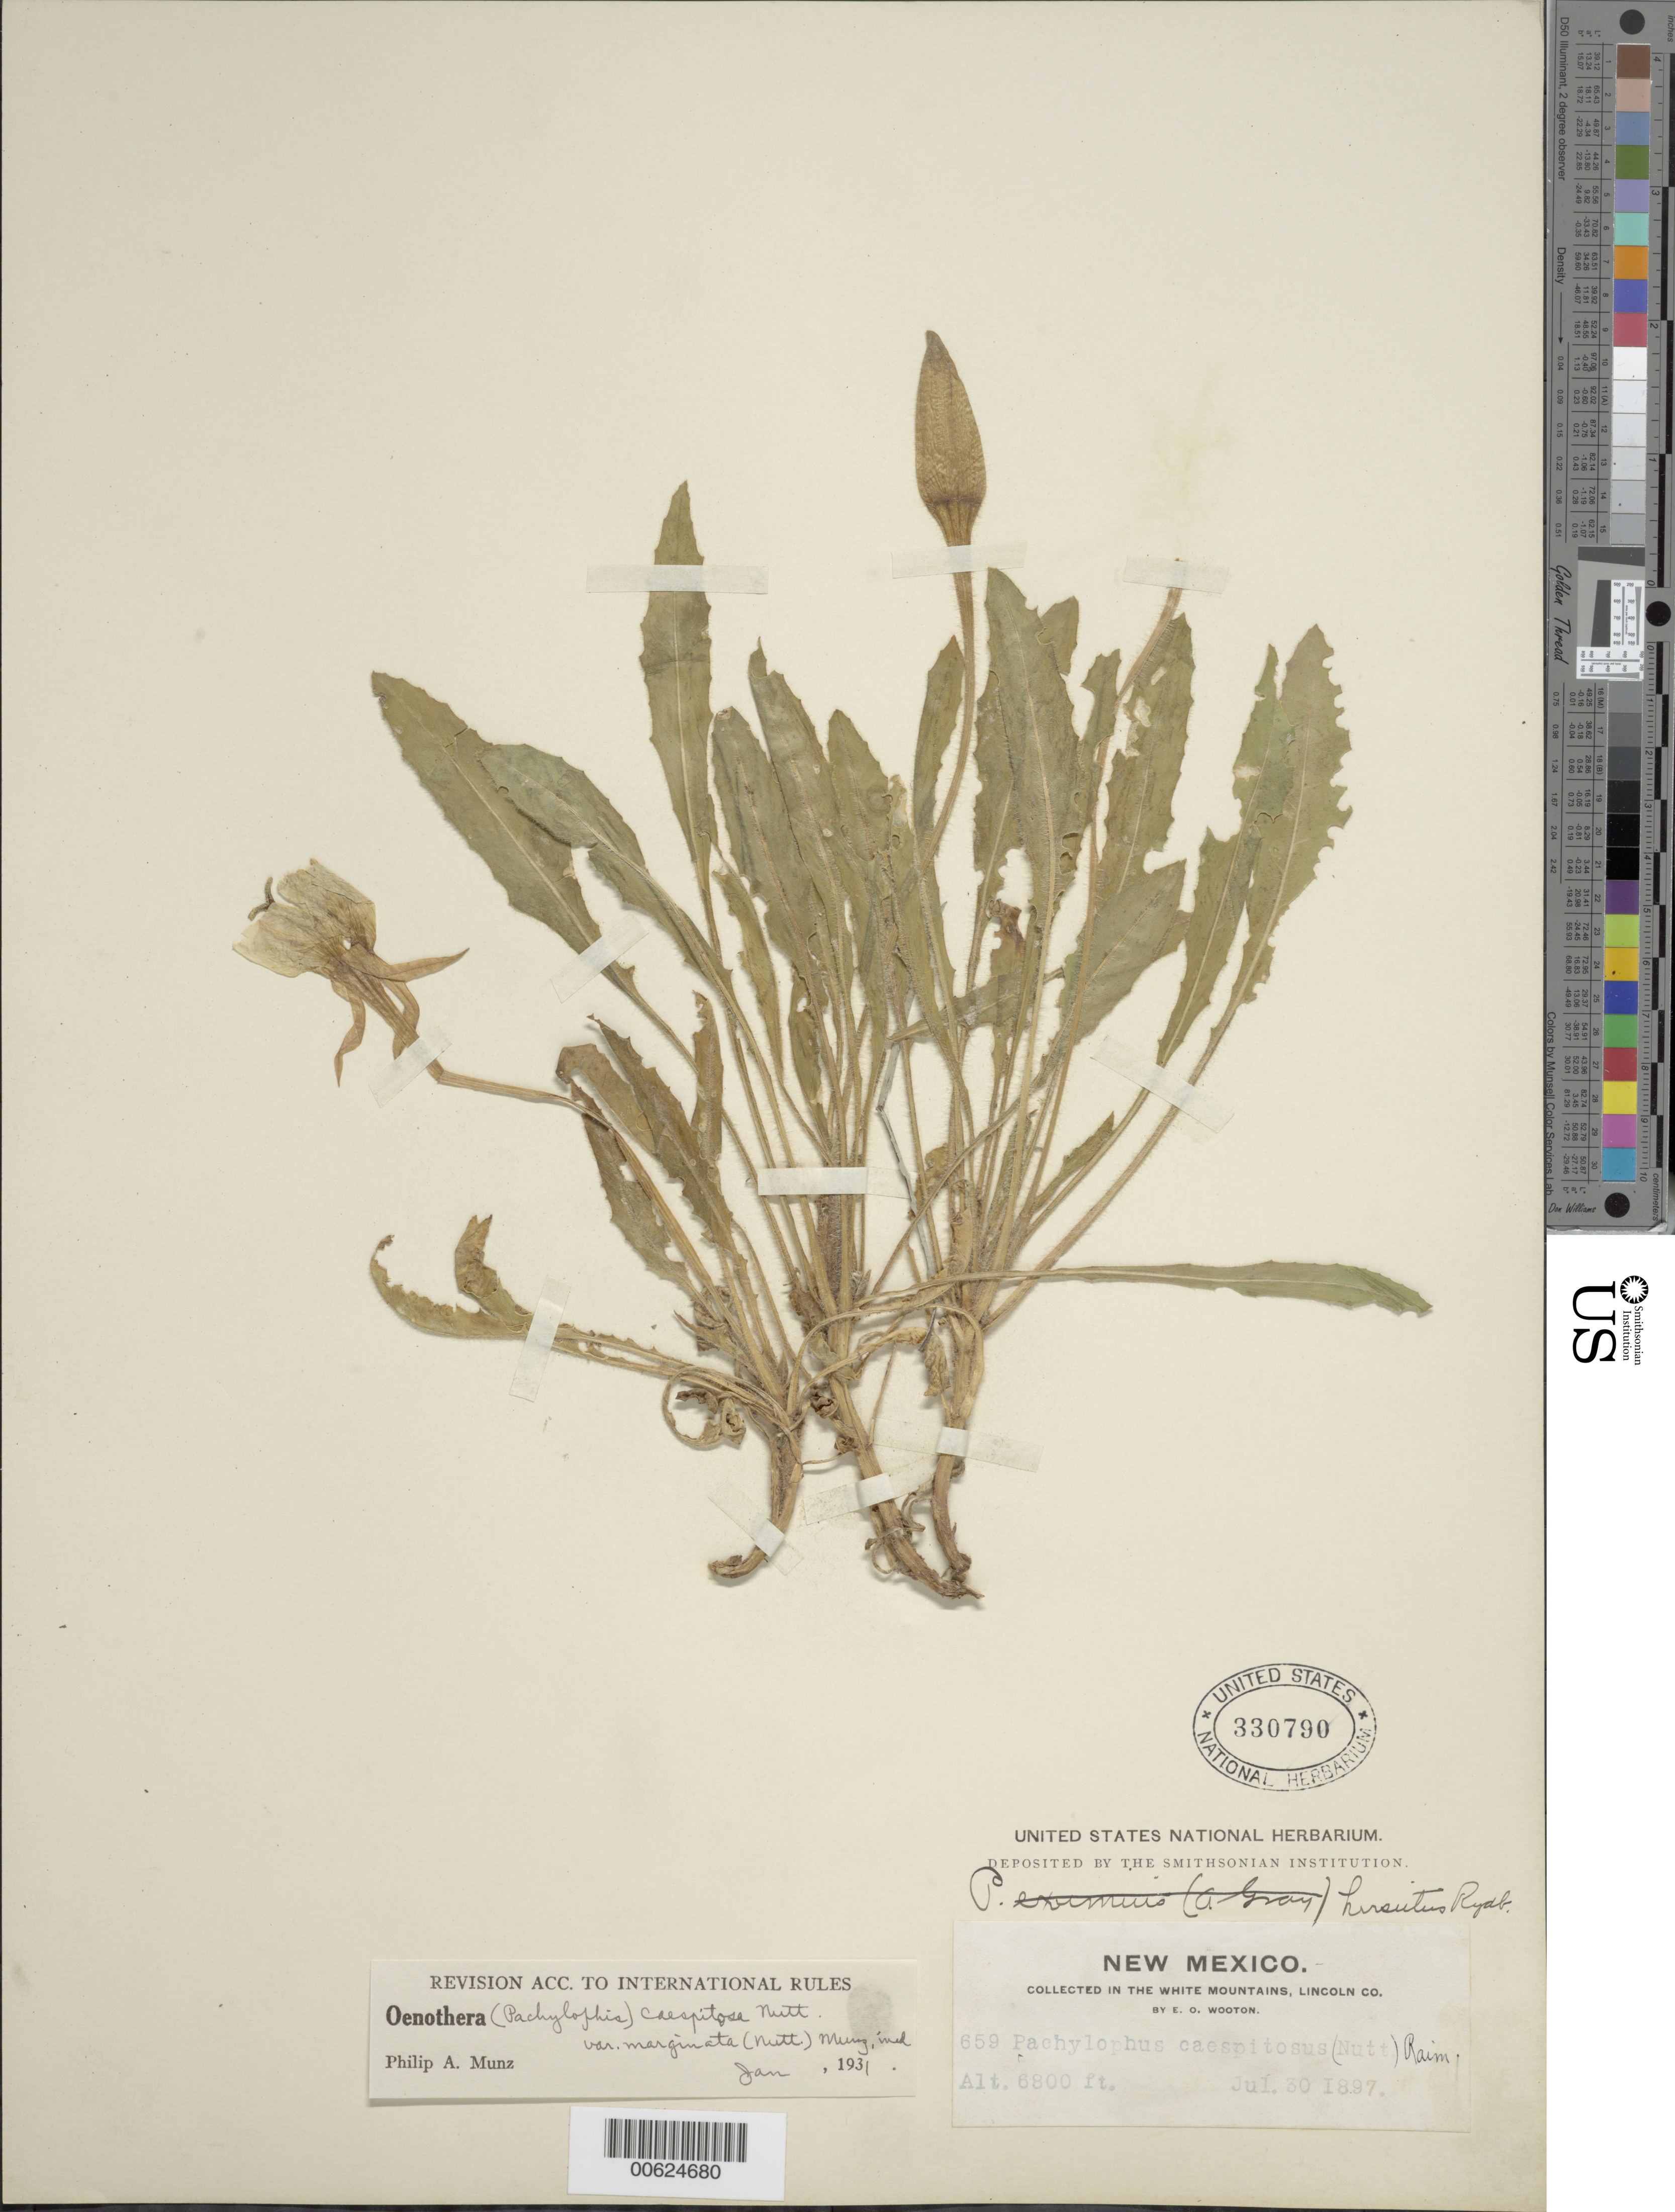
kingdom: Plantae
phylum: Tracheophyta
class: Magnoliopsida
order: Myrtales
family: Onagraceae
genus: Oenothera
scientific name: Oenothera cespitosa subsp. marginata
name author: (Nutt. ex Hook. & Arn.) Munz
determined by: Munz, Philip A.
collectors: E. O. Wooton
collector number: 659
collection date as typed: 30 Jul 1897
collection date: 1897-07-30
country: United States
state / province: New Mexico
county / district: Lincoln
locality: The White Mountains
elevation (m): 2073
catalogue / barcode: US 330790